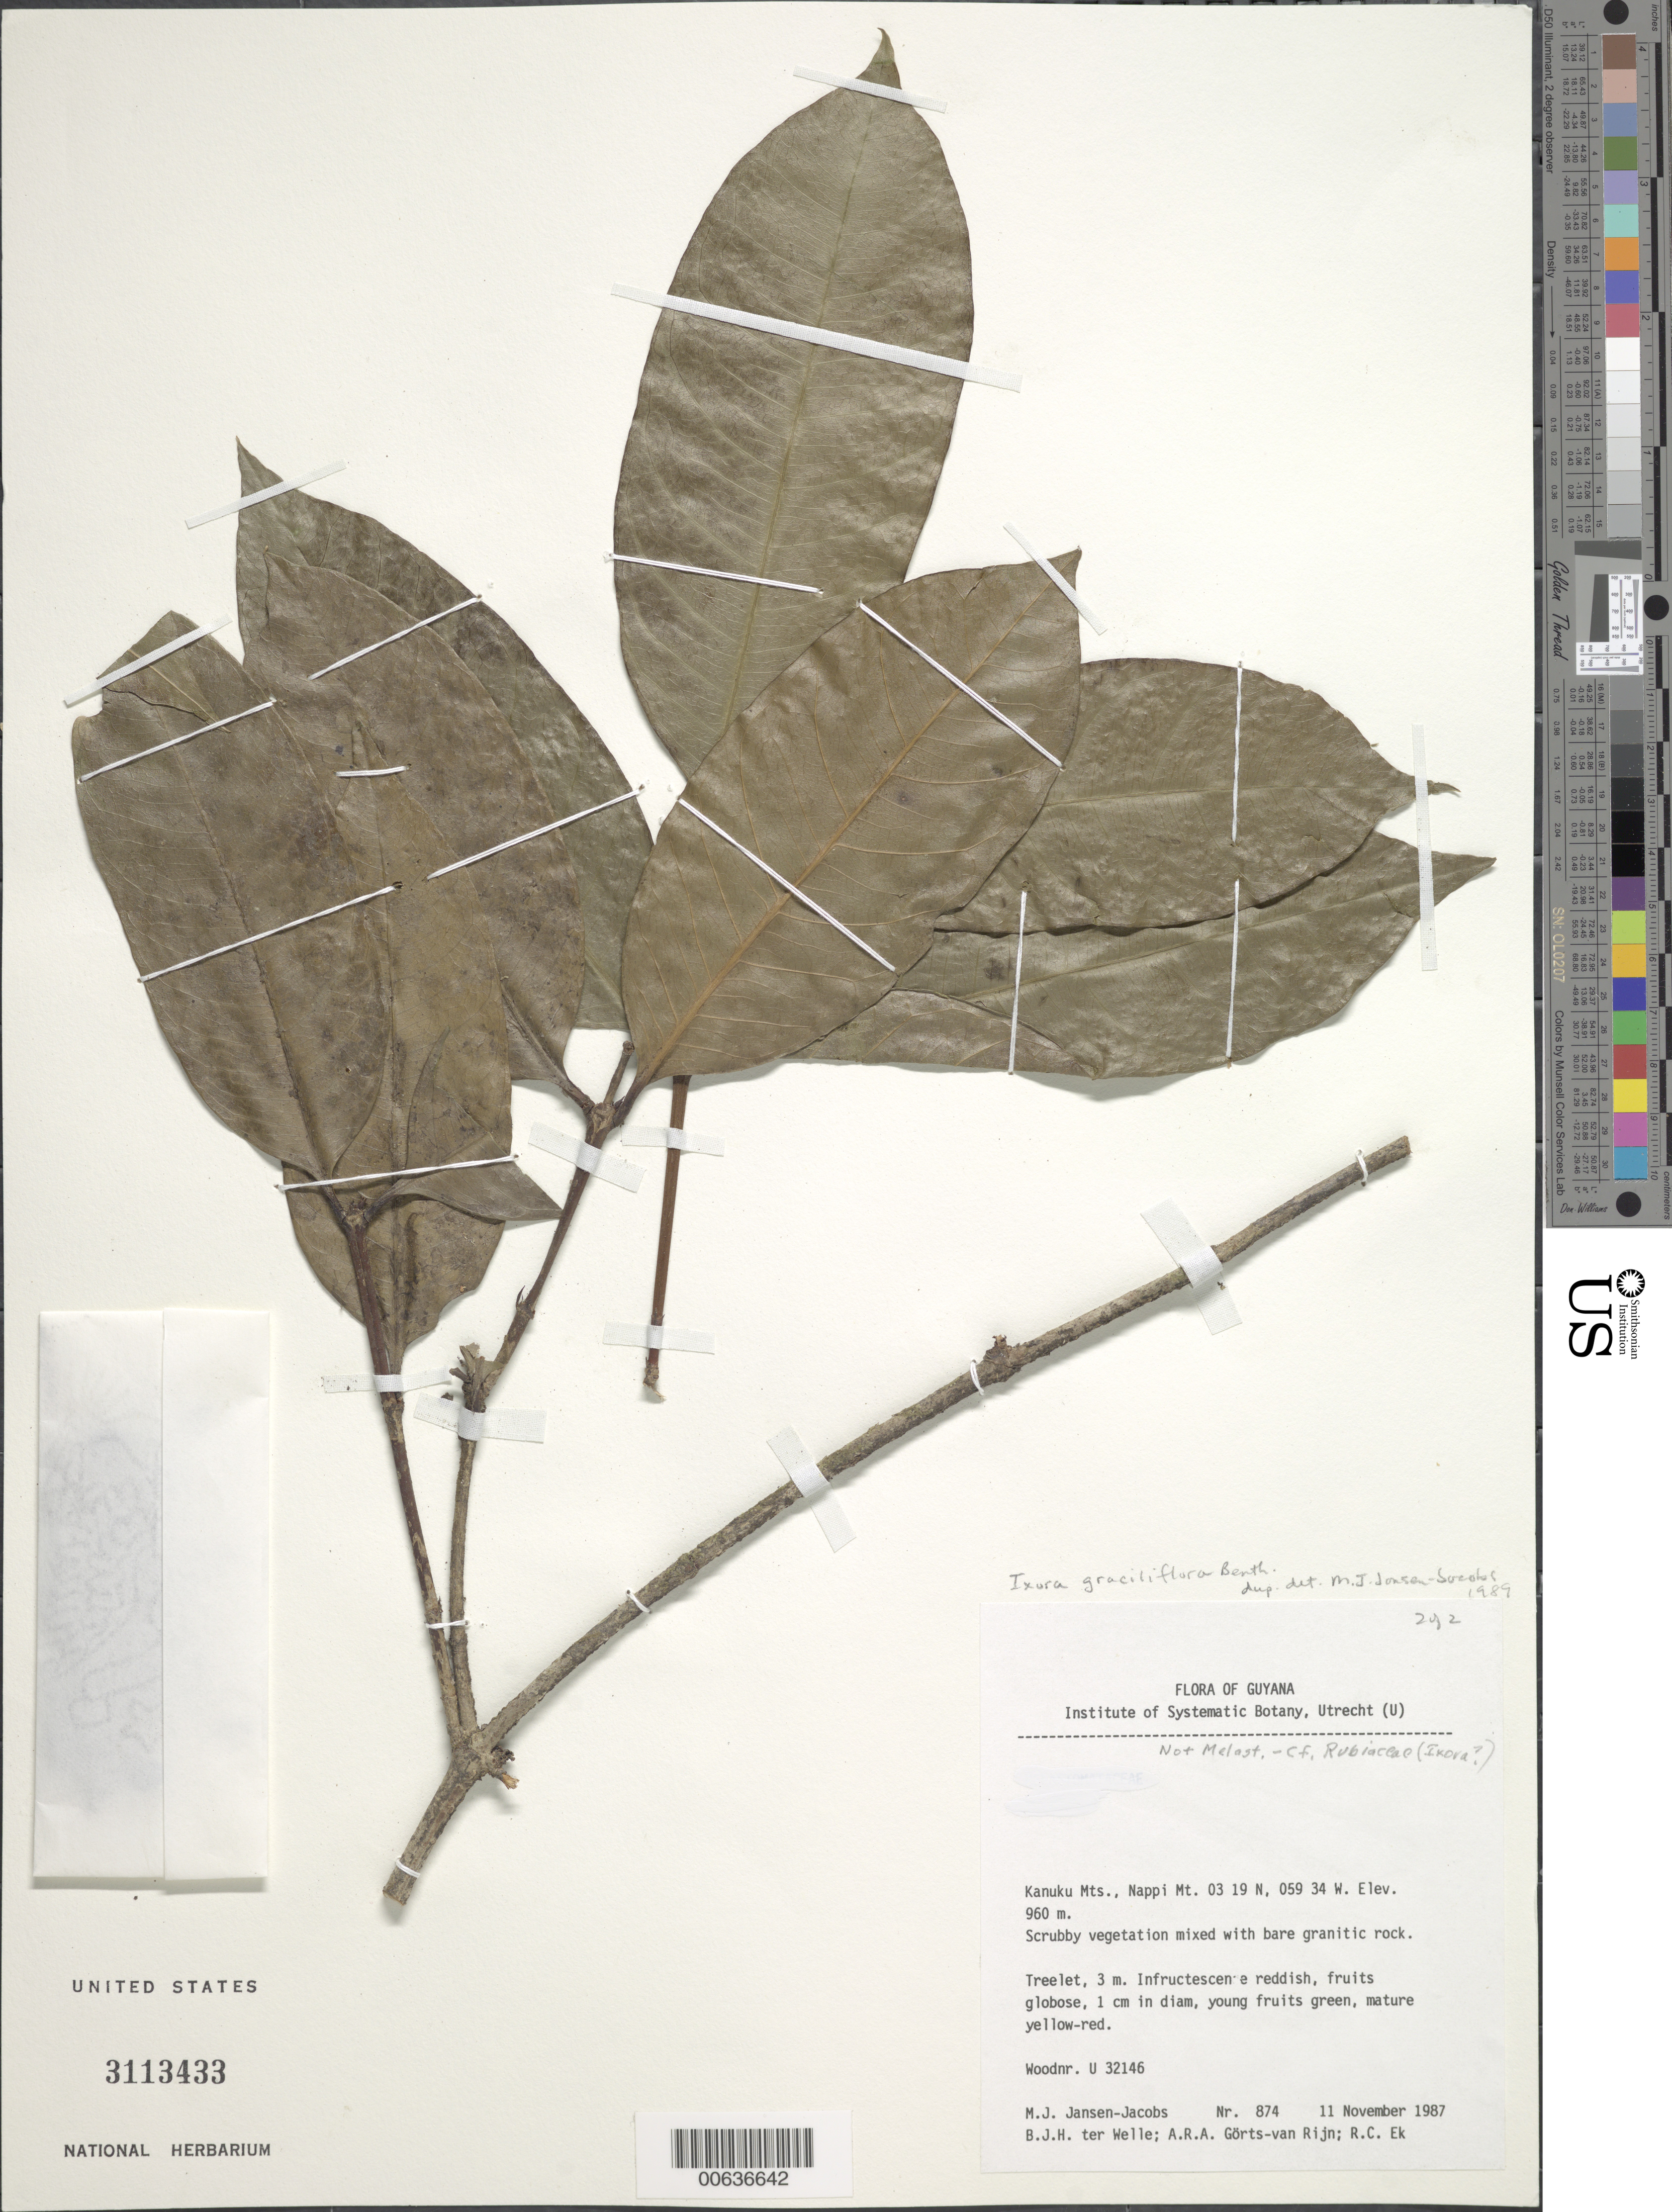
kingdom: Plantae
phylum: Tracheophyta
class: Magnoliopsida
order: Gentianales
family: Rubiaceae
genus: Ixora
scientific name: Ixora graciliflora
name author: Benth.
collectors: M. J. Jansen-Jacobs, B. ter Welle, A. .R. A. Görts-van Rijn & R. C. Ek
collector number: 874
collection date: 1987-11-11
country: Guyana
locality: Kanuku Mts., Nappi Mt.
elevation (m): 960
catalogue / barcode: US 3113433